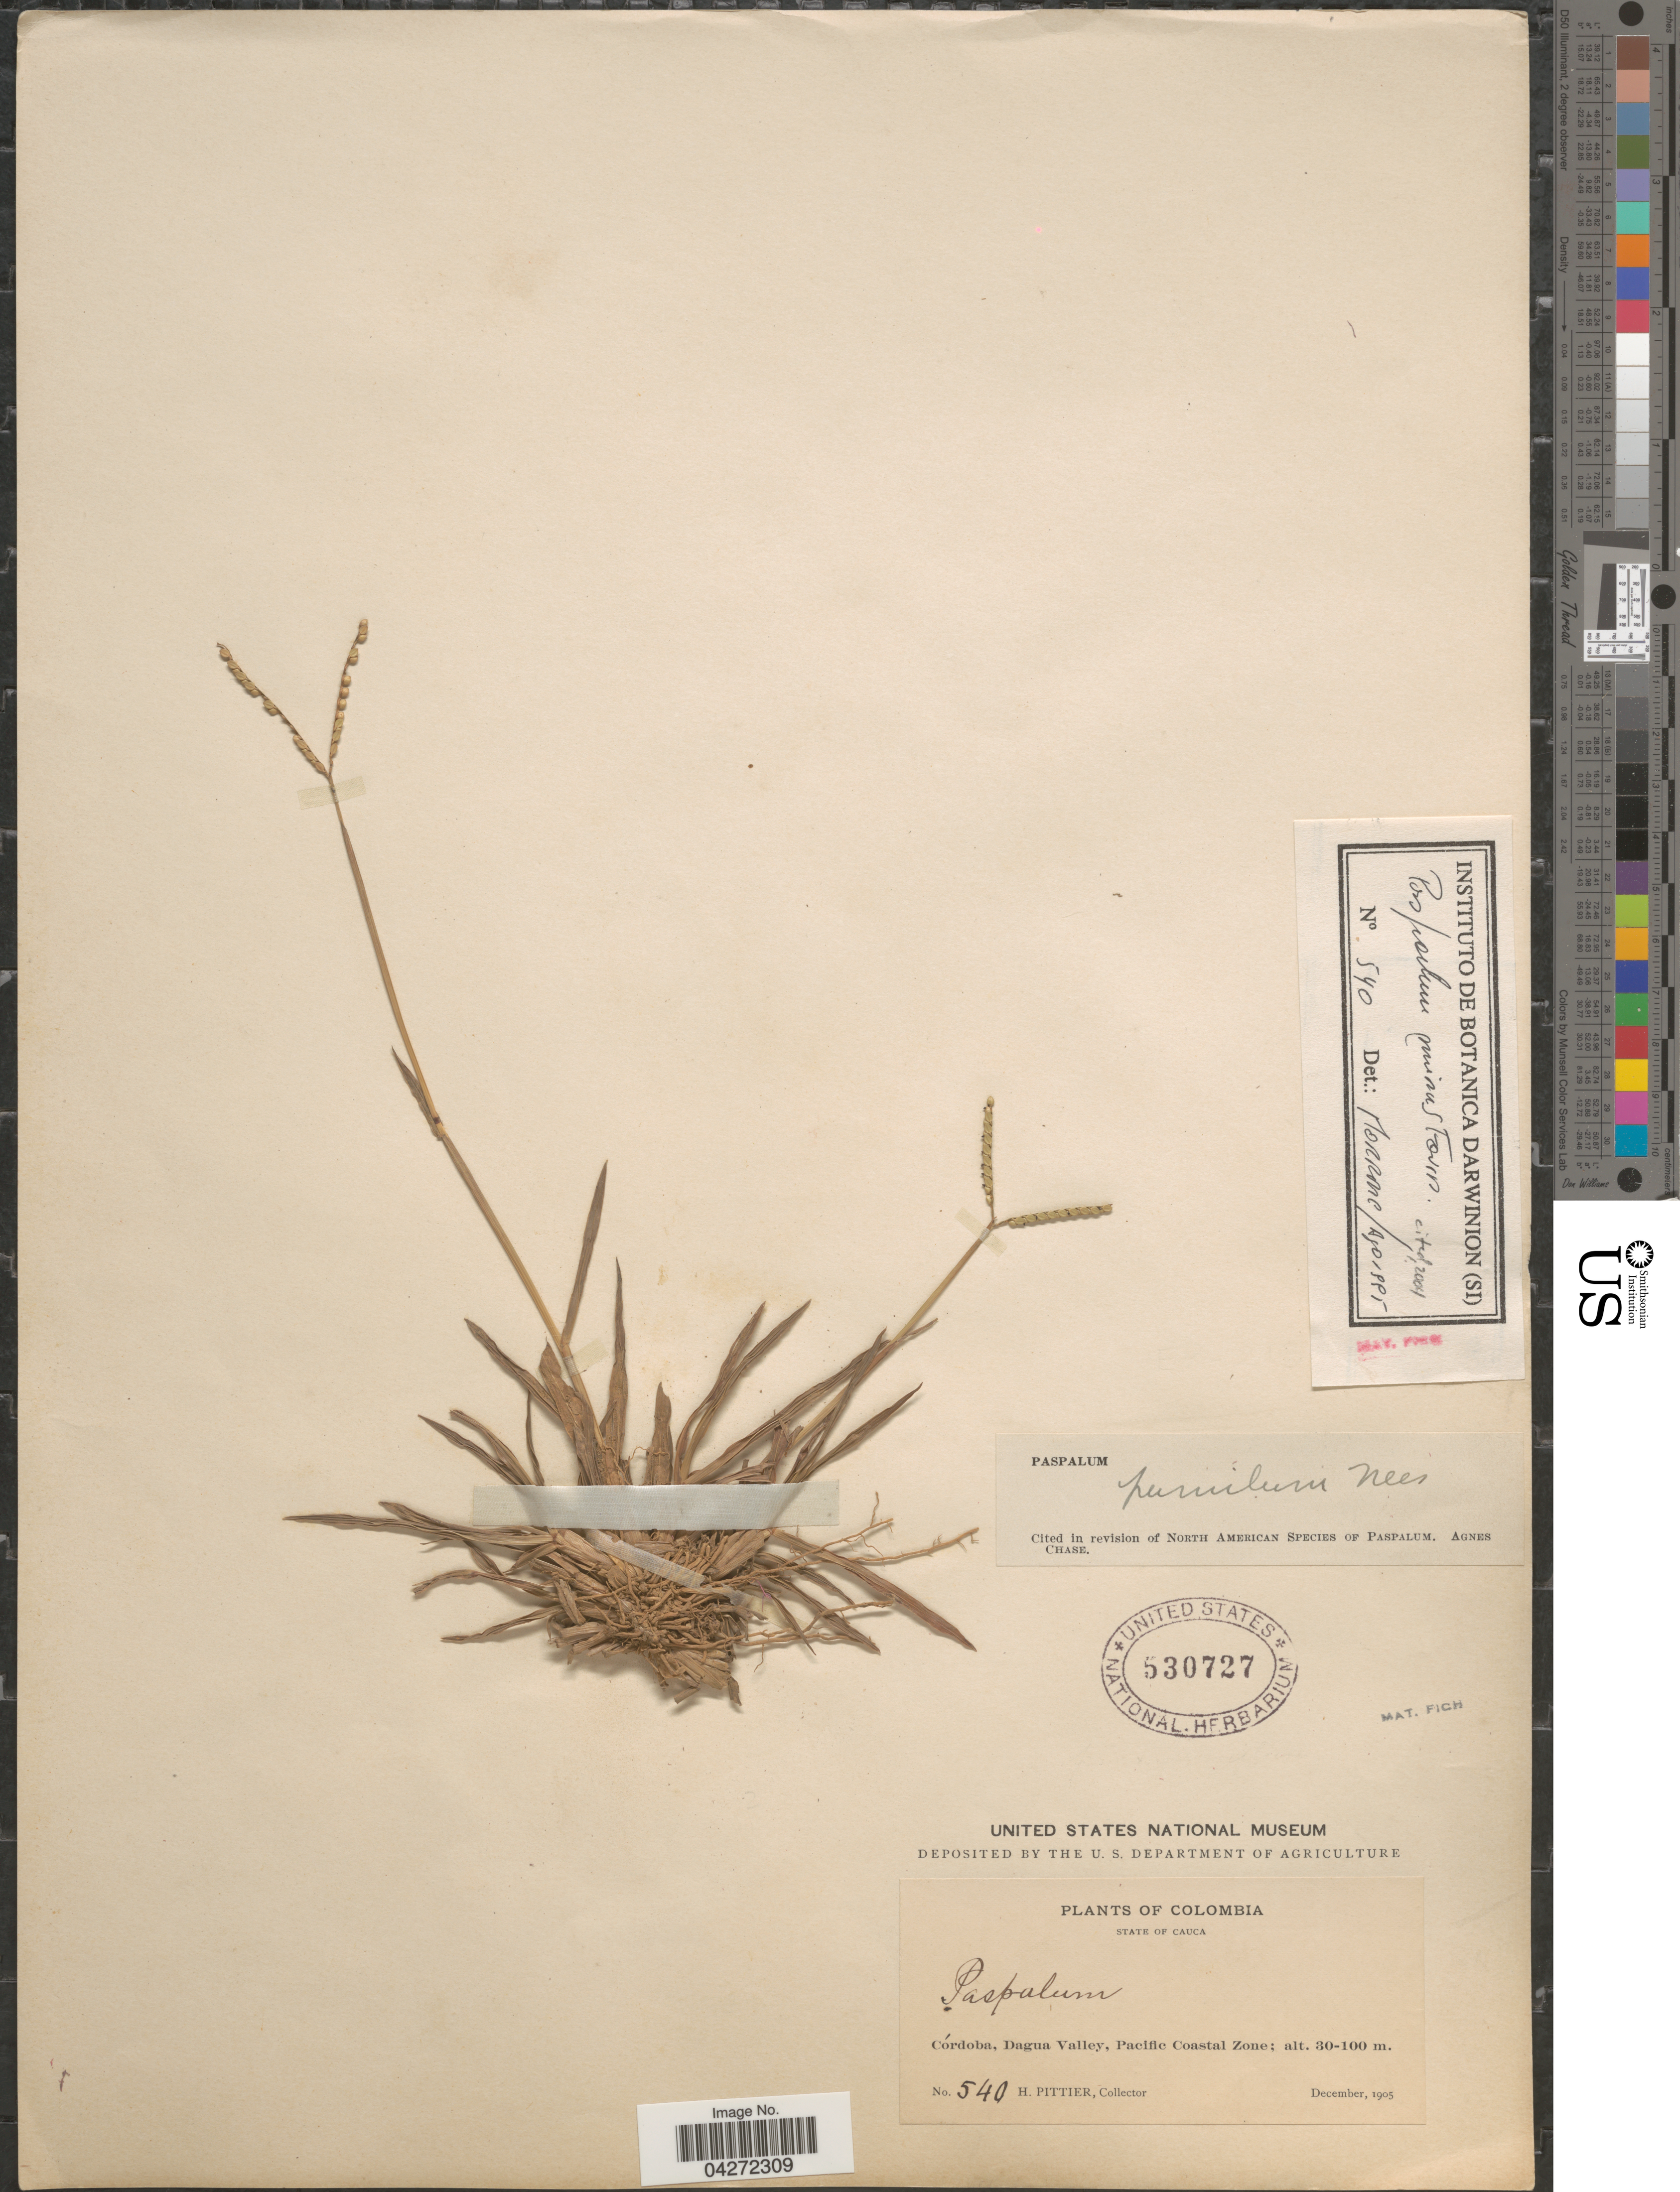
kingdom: Plantae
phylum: Tracheophyta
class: Liliopsida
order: Poales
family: Poaceae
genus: Paspalum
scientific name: Paspalum minus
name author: E. Fourn.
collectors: H. F. Pittier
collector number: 540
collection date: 1905-12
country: Colombia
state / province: Cauca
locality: Córdoba, Dagua Valley, Pacific Coastal Zone.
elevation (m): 30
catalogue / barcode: US 530727